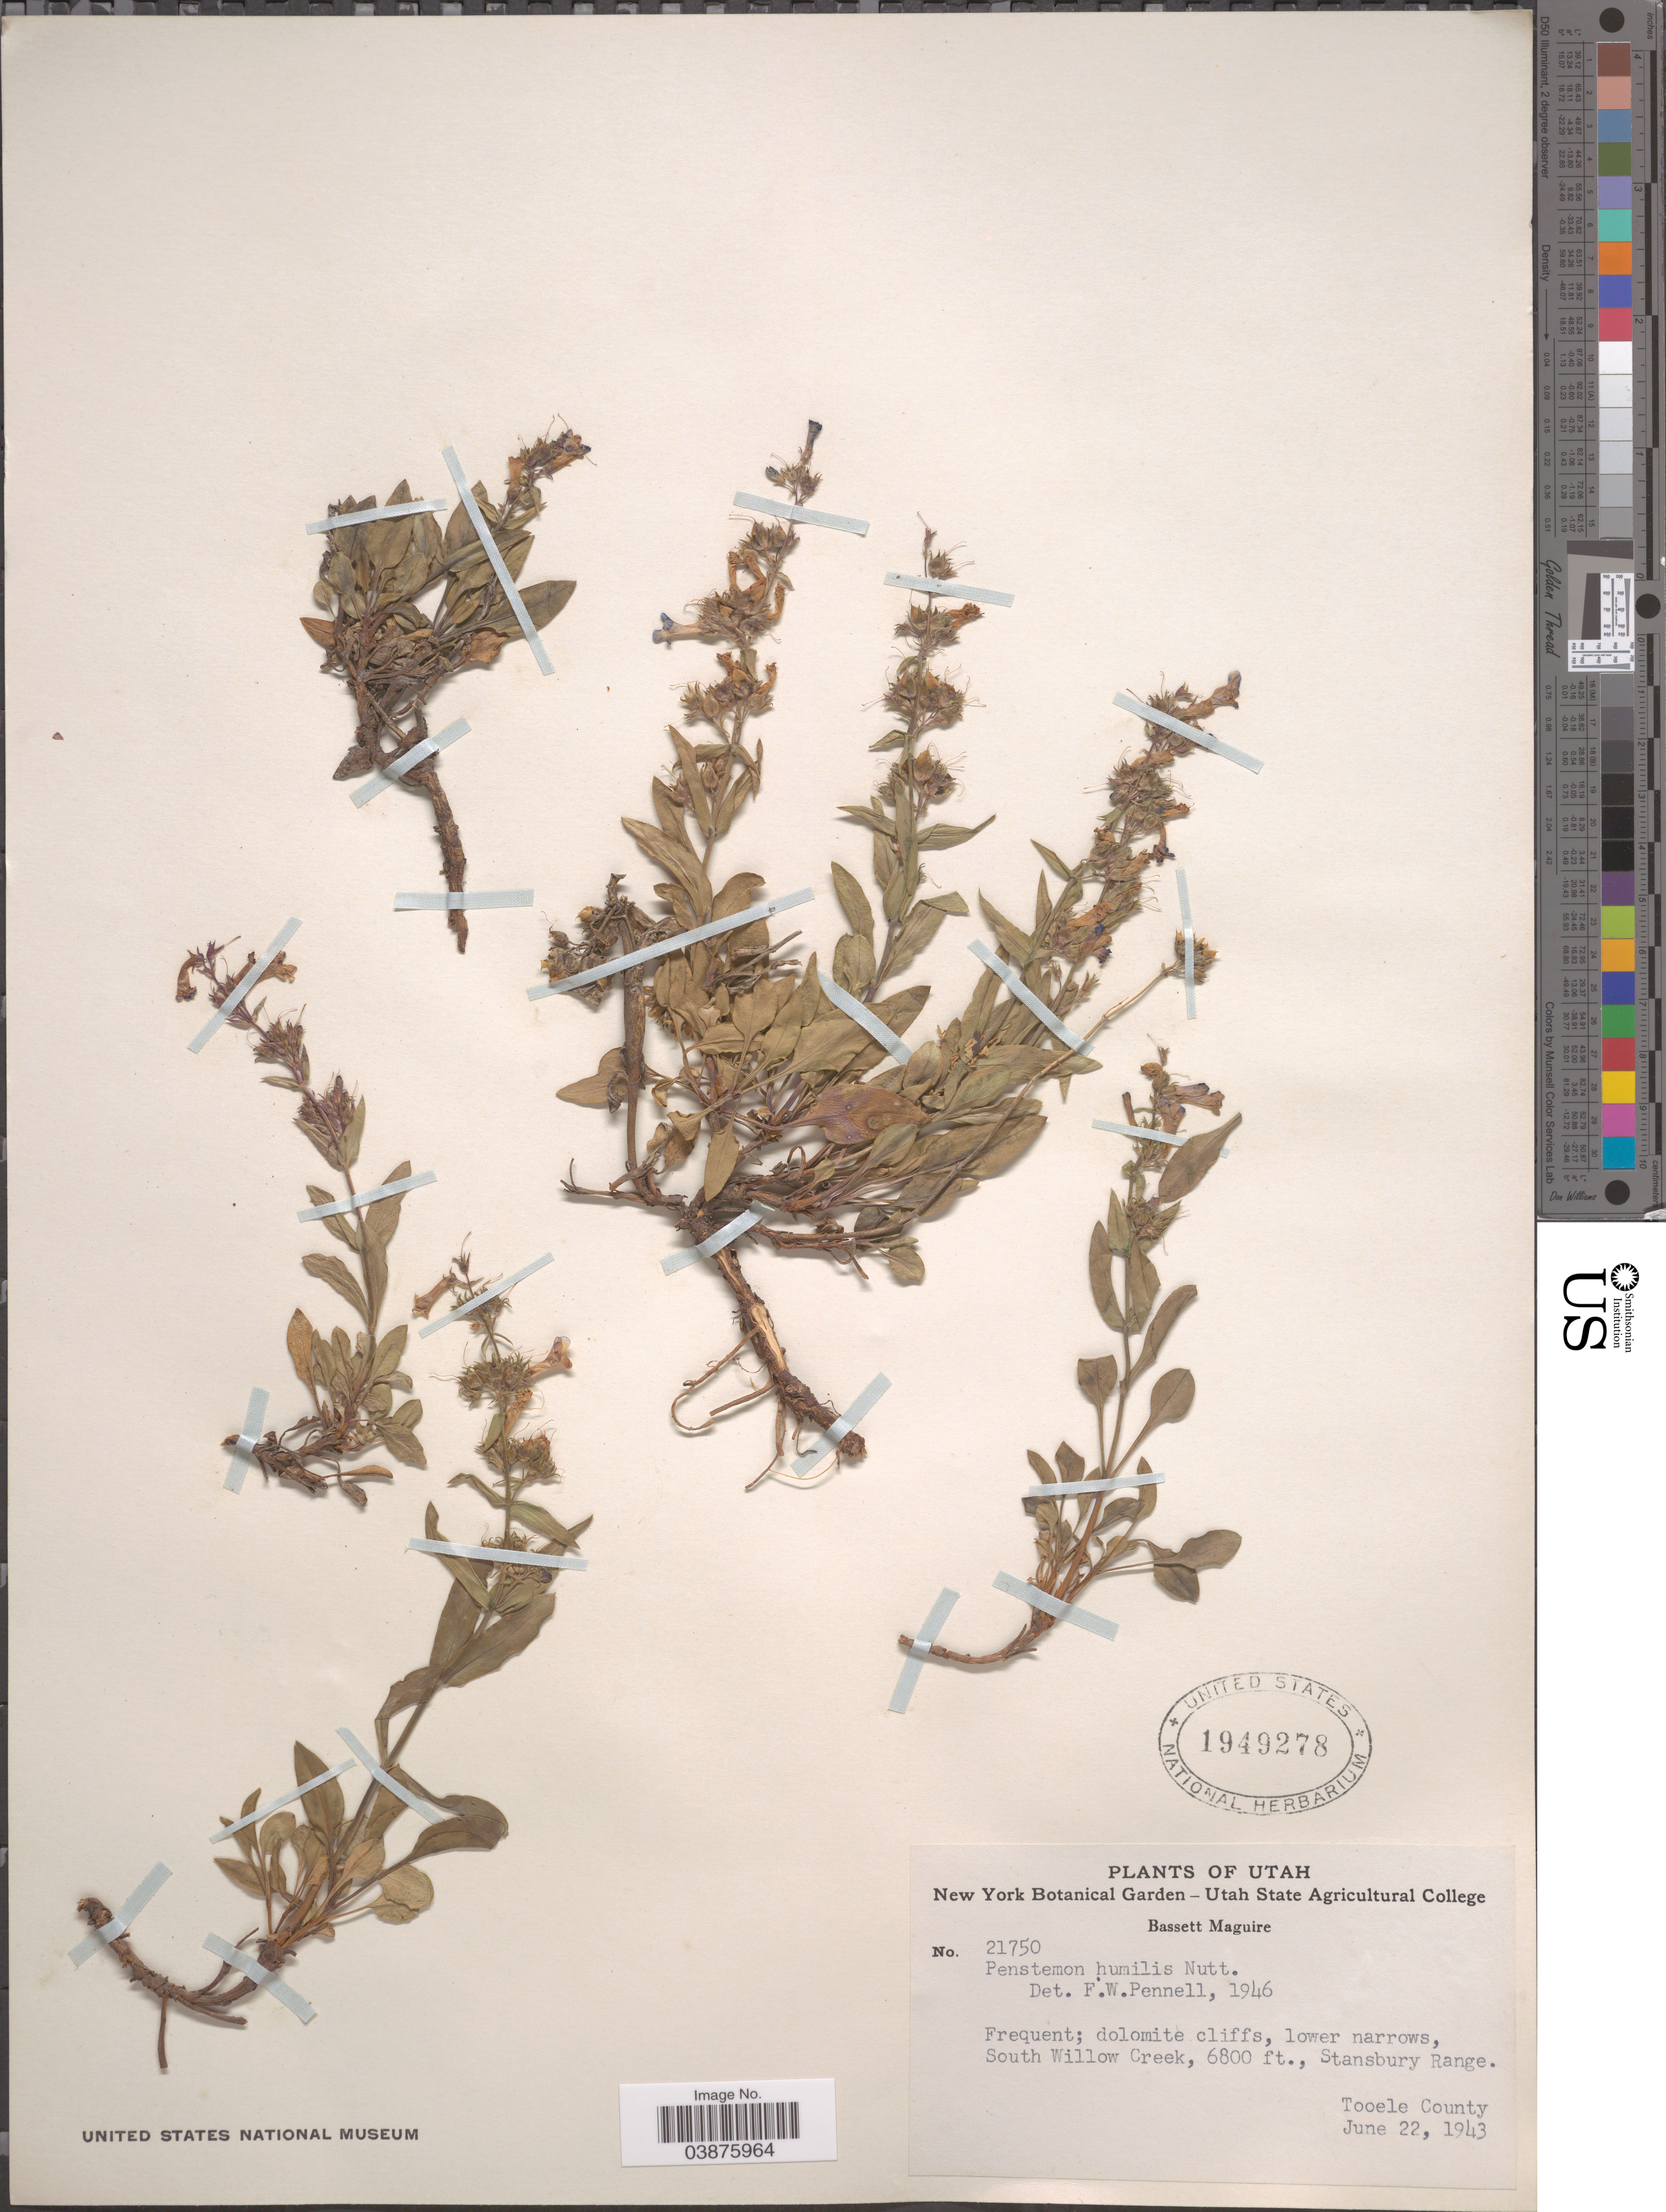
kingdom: Plantae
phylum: Tracheophyta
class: Magnoliopsida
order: Lamiales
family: Plantaginaceae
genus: Penstemon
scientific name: Penstemon humilis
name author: Nutt. ex A. Gray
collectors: B. Maguire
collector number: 21750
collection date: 1943-06-22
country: United States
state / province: Utah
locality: South Willow Creek, Stansbury Range. Tooele County.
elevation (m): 2073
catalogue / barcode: US 1949278